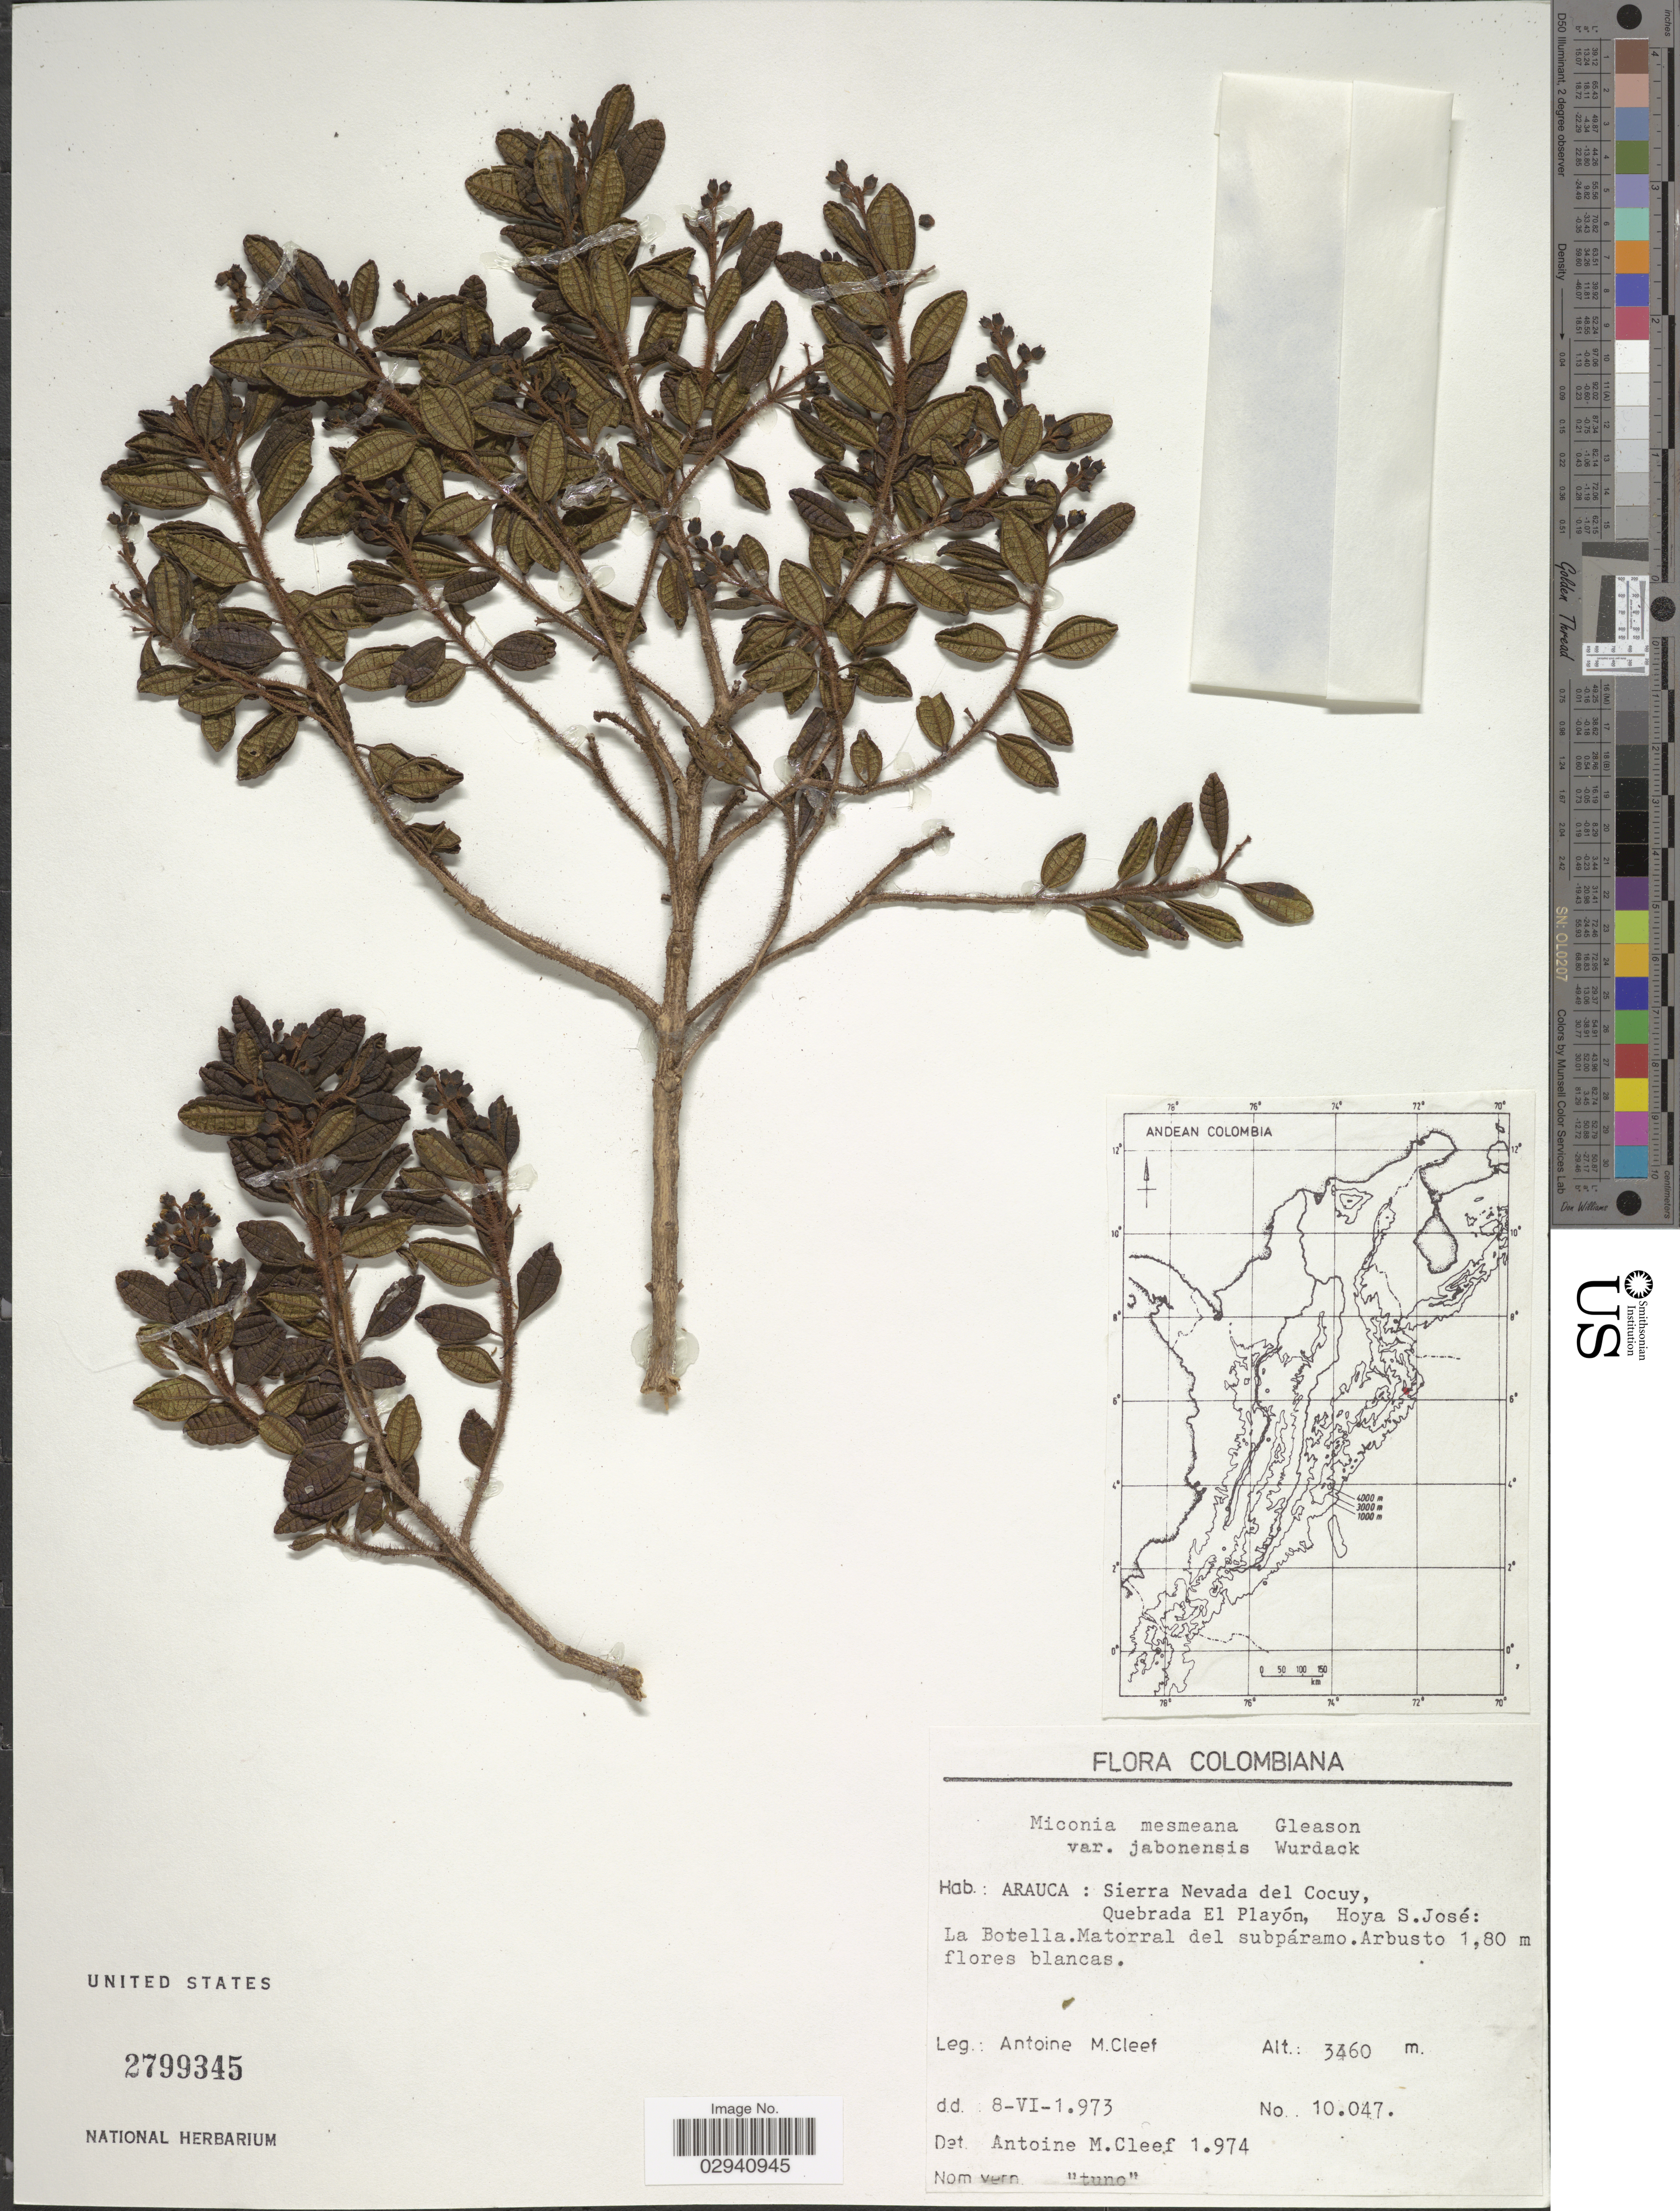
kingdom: Plantae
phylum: Tracheophyta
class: Magnoliopsida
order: Myrtales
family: Melastomataceae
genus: Miconia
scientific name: Miconia mesmeana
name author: Gleason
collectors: A. M. Cleef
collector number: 10047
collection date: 1973-06-08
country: Colombia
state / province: Arauca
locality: Arauca: Sierra Nevada del Cocuy, Quebrada El Playón, Hoya S. José: La Botella.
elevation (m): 3460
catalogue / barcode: US 2799345